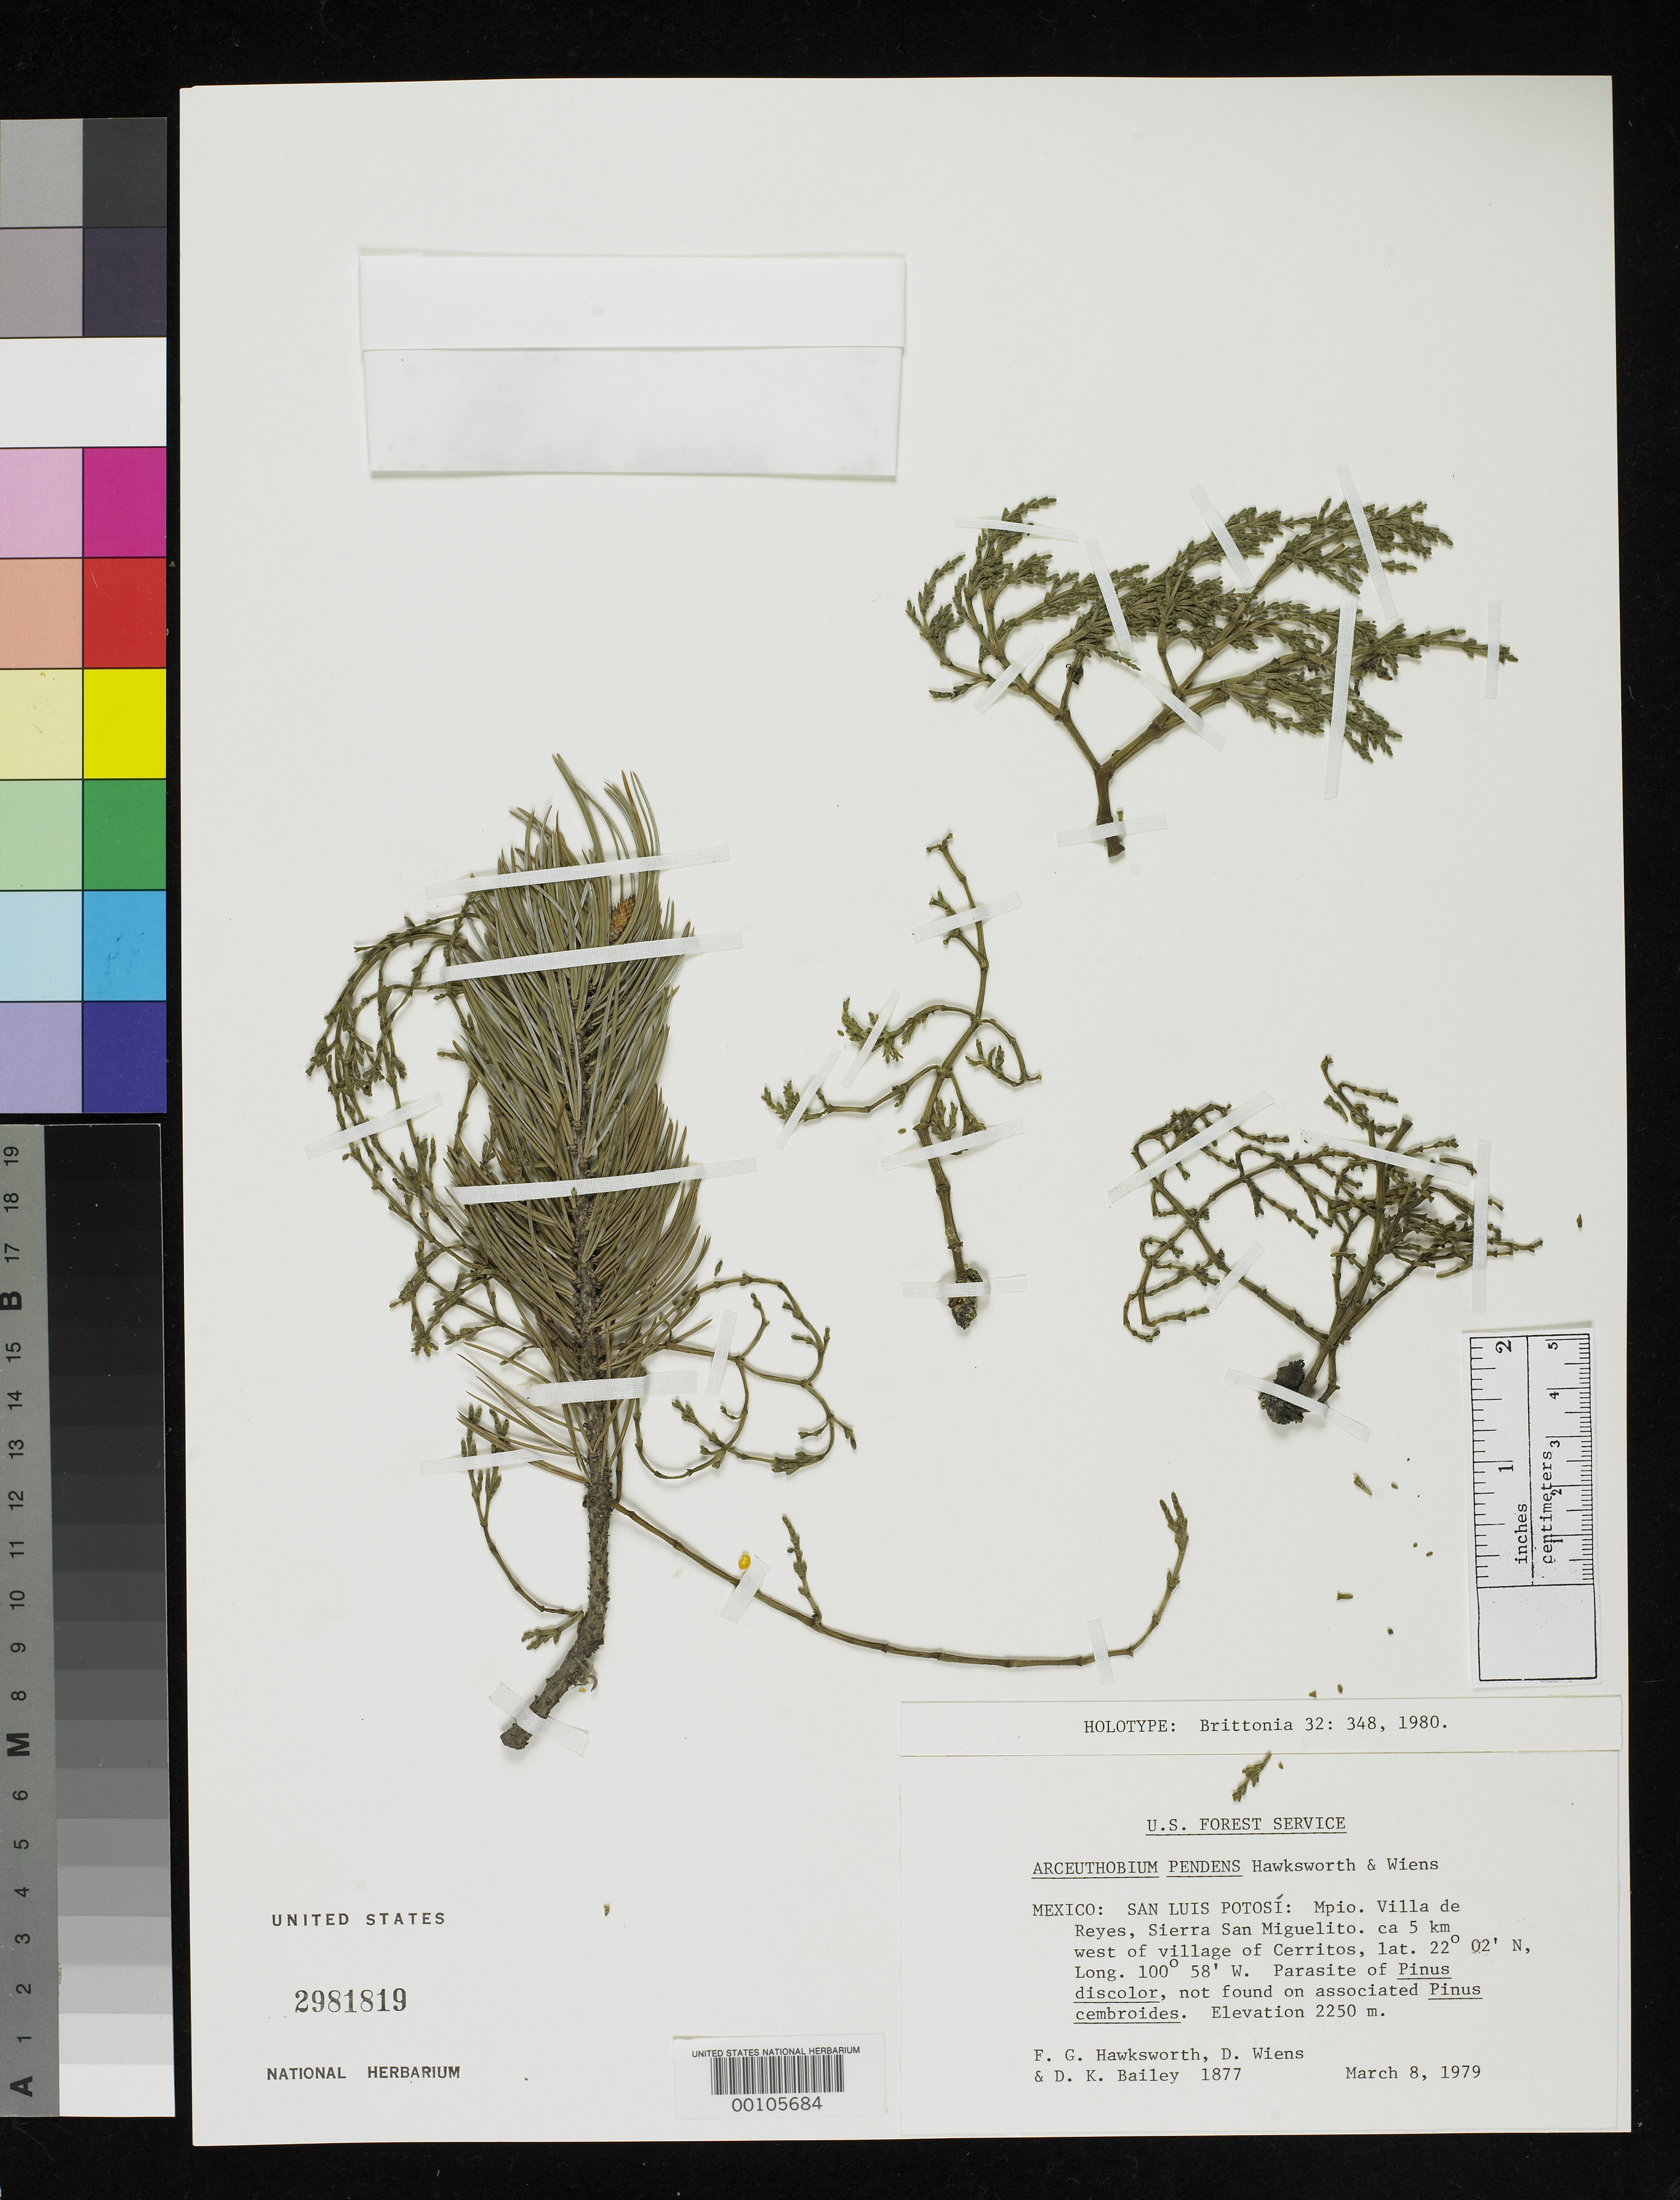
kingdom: Plantae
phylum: Tracheophyta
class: Magnoliopsida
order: Santalales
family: Viscaceae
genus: Arceuthobium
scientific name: Arceuthobium pendens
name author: Hawksw. & Wiens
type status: Holotype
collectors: F. G. Hawksworth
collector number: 1877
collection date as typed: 08 Mar 1979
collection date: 1979-03-08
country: Mexico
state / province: San Luis Potosi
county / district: Villa de Reyes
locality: Sierra San Miguelito, 5 km W of Cerritos.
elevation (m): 2250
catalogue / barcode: US 2981819